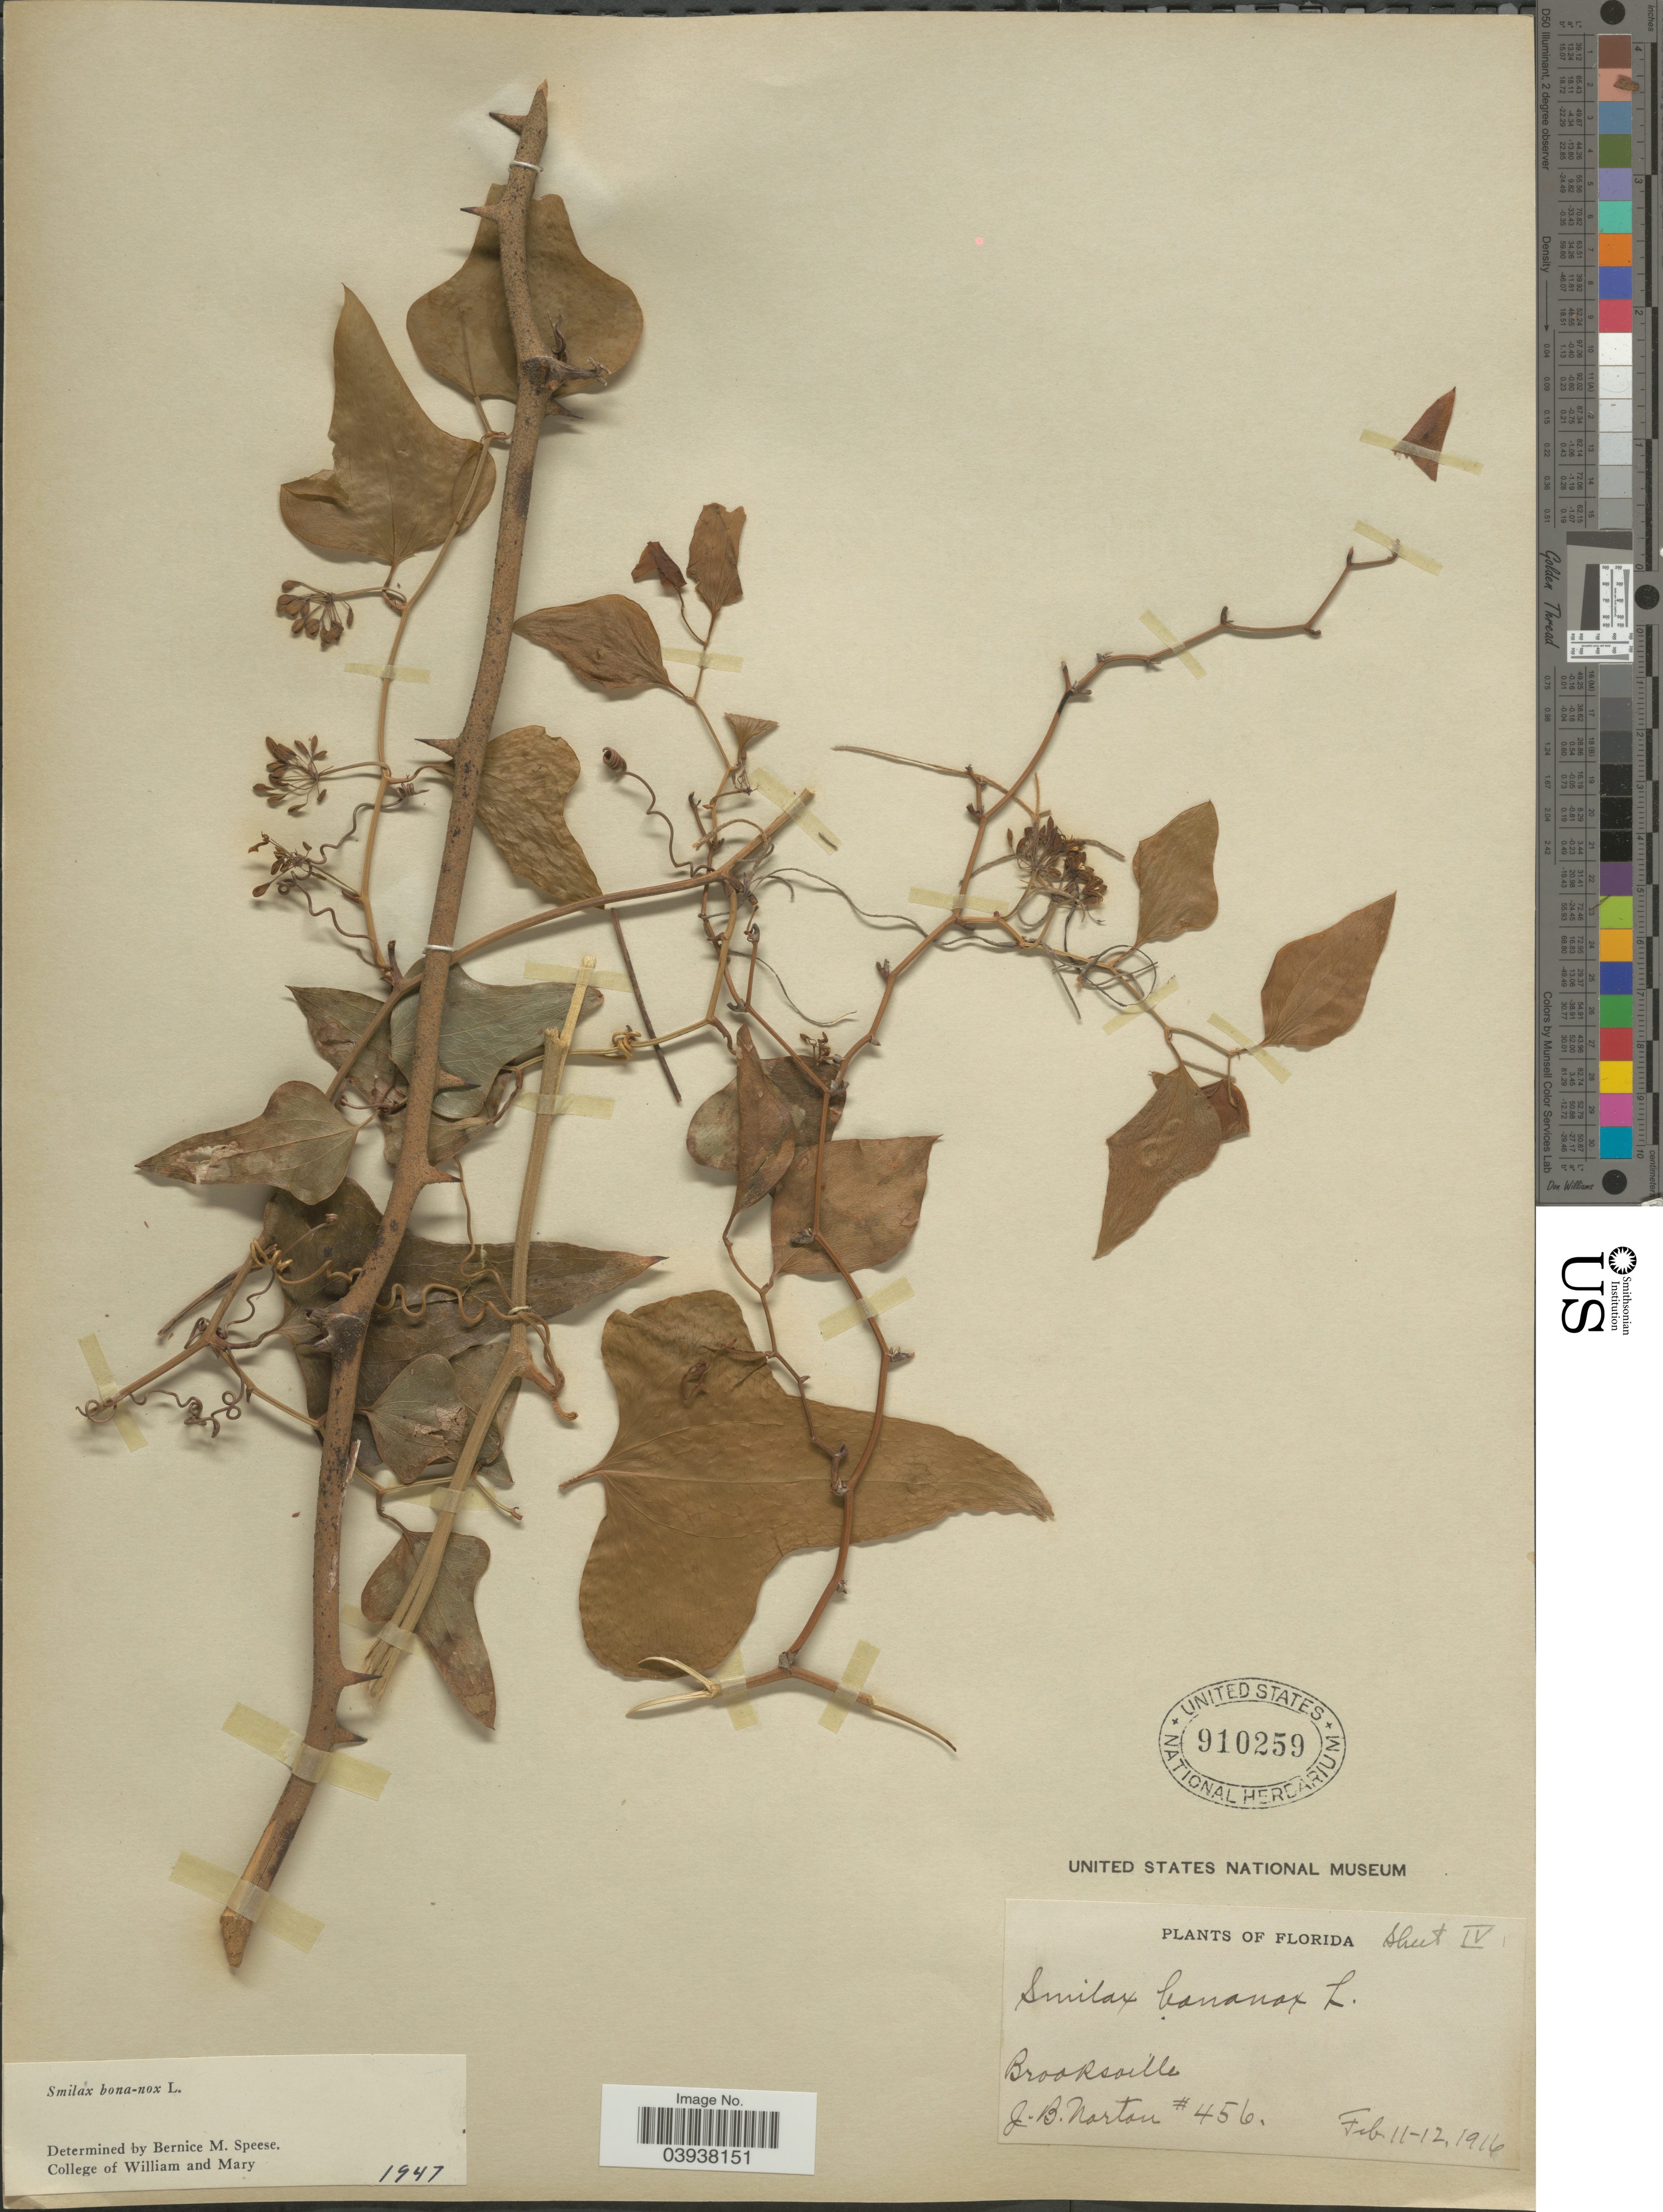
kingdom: Plantae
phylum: Tracheophyta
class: Liliopsida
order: Liliales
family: Smilacaceae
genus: Smilax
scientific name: Smilax bona-nox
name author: L.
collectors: J. B. Norton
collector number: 456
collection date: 1916-02-11/1916-02-12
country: United States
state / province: Florida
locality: Brooksville.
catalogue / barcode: US 910259